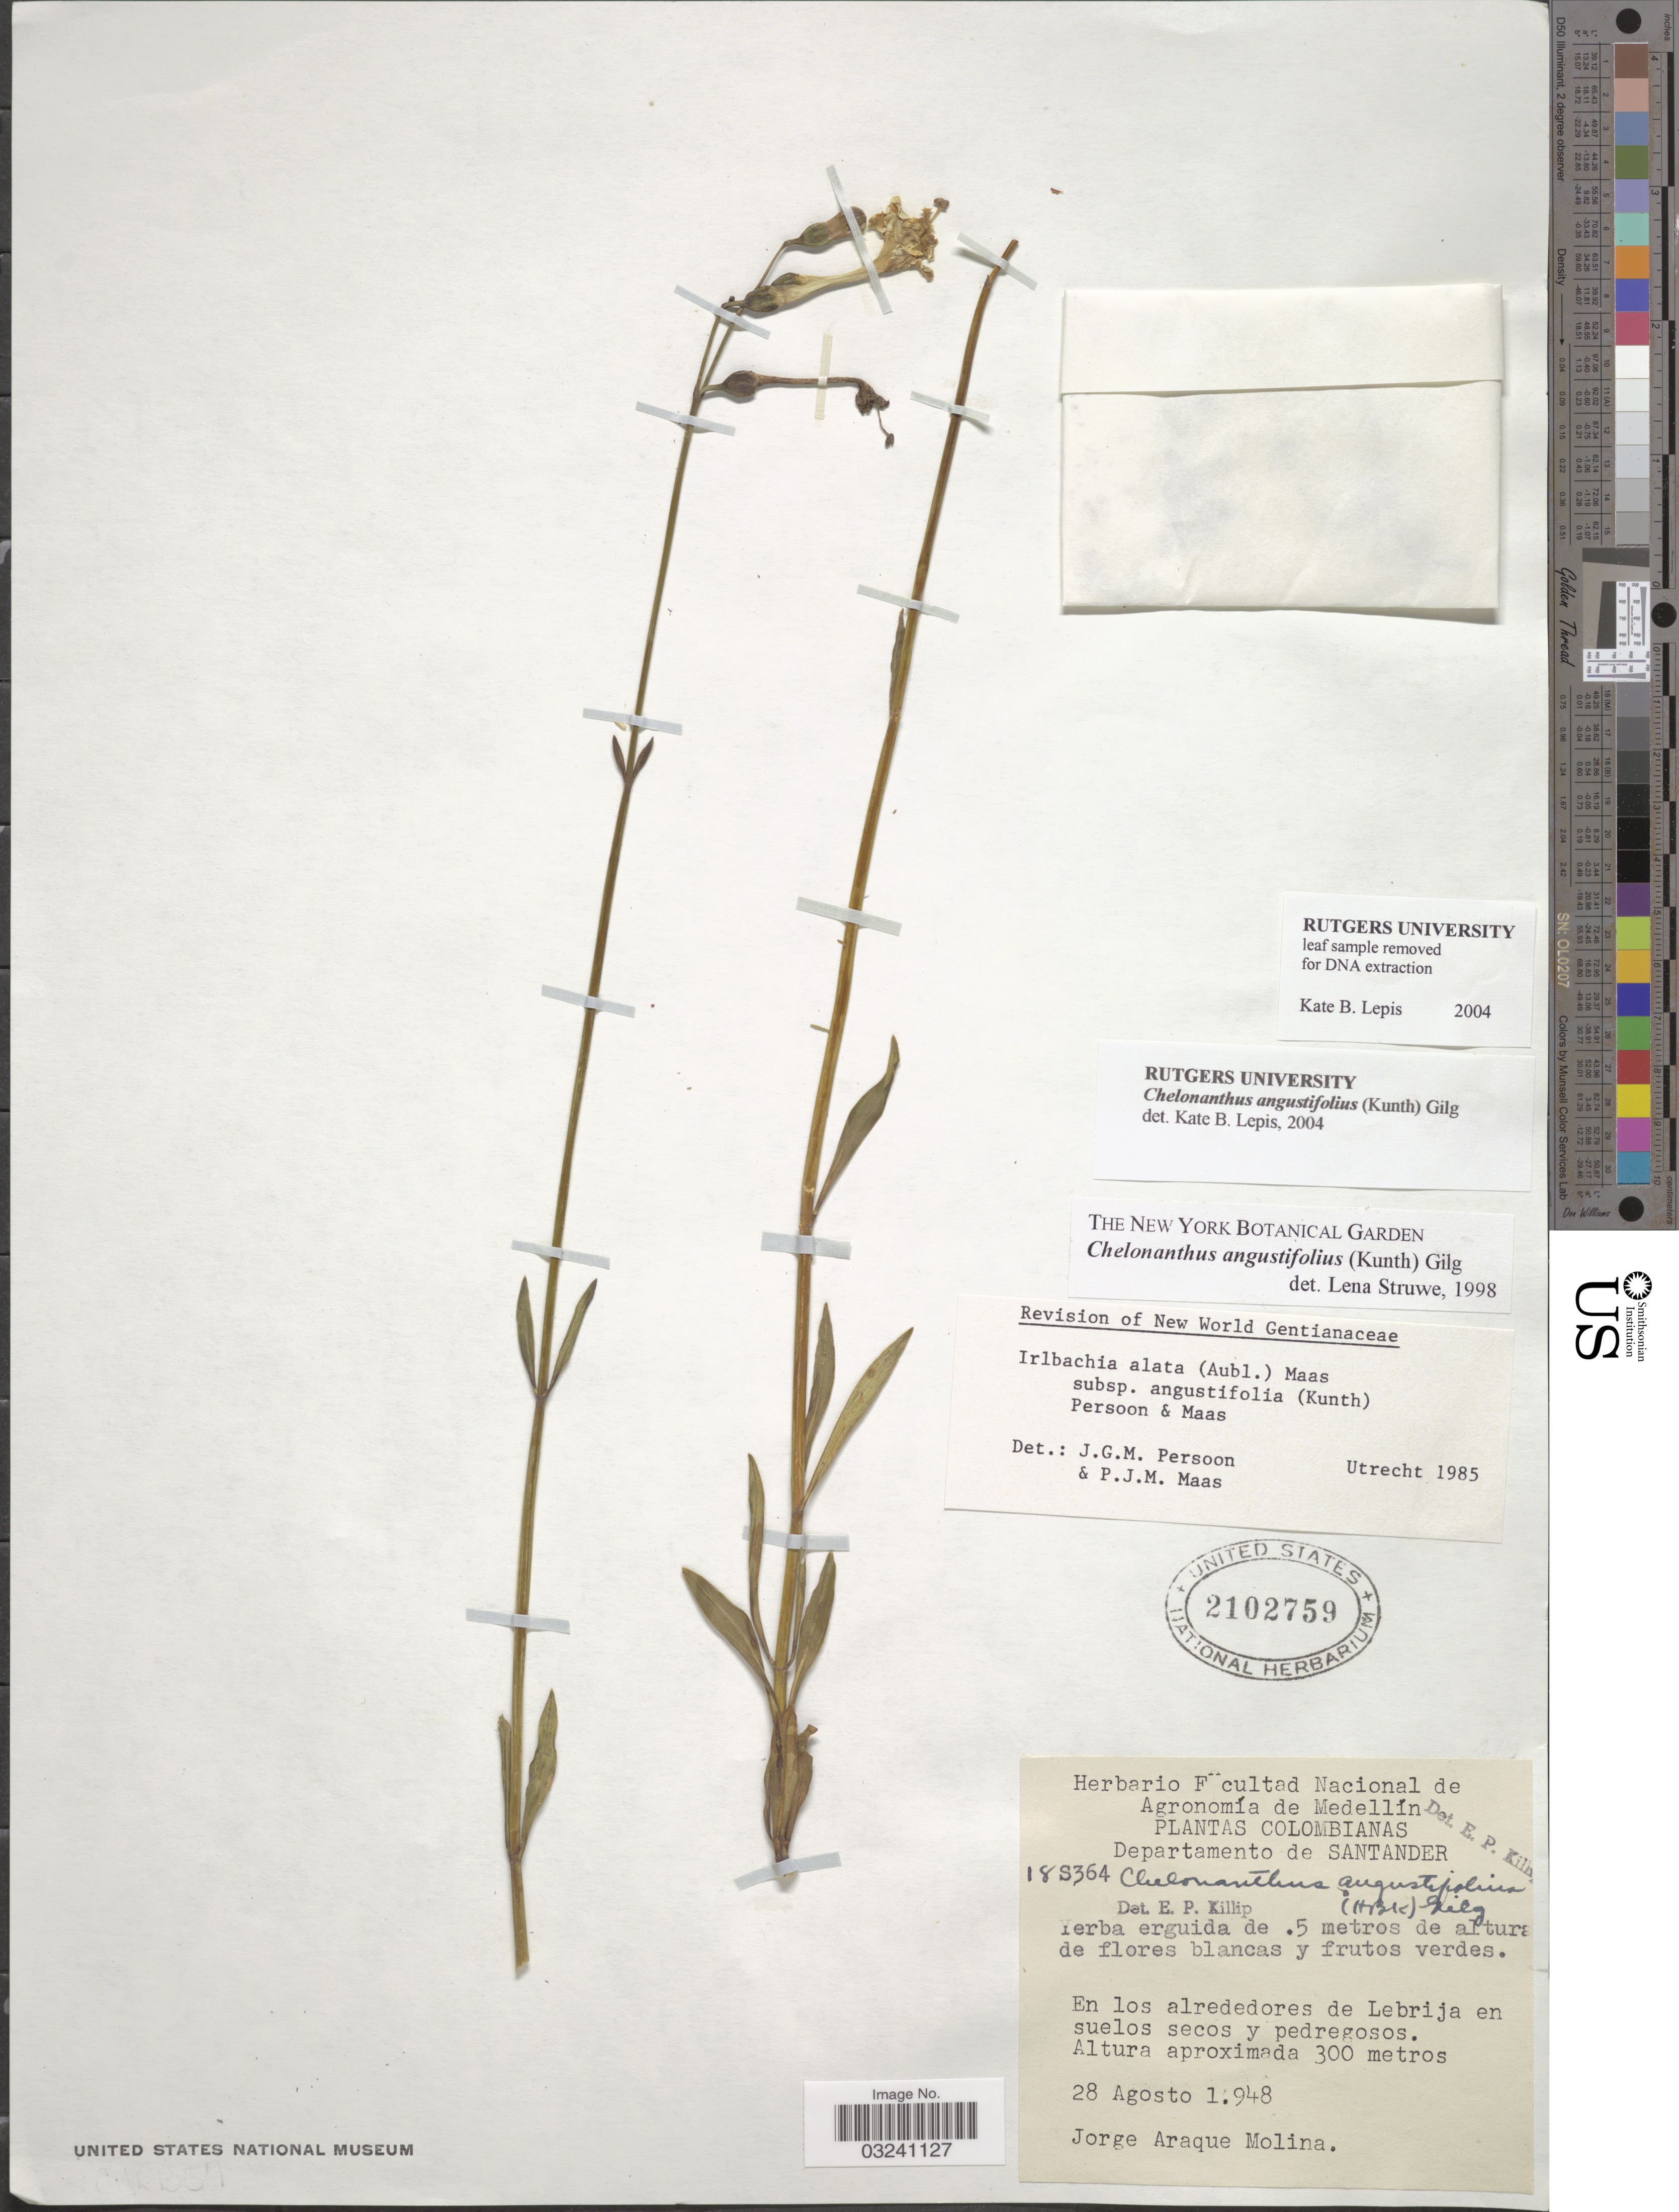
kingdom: Plantae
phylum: Tracheophyta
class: Magnoliopsida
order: Gentianales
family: Gentianaceae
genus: Chelonanthus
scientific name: Chelonanthus angustifolius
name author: (Kunth) Gilg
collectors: J. A. Molina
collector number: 18S364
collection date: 1948-08-28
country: Colombia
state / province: Santander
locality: En los alrededor de Lebrija en suelos secos y pedregosos.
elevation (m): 300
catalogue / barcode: US 2102759